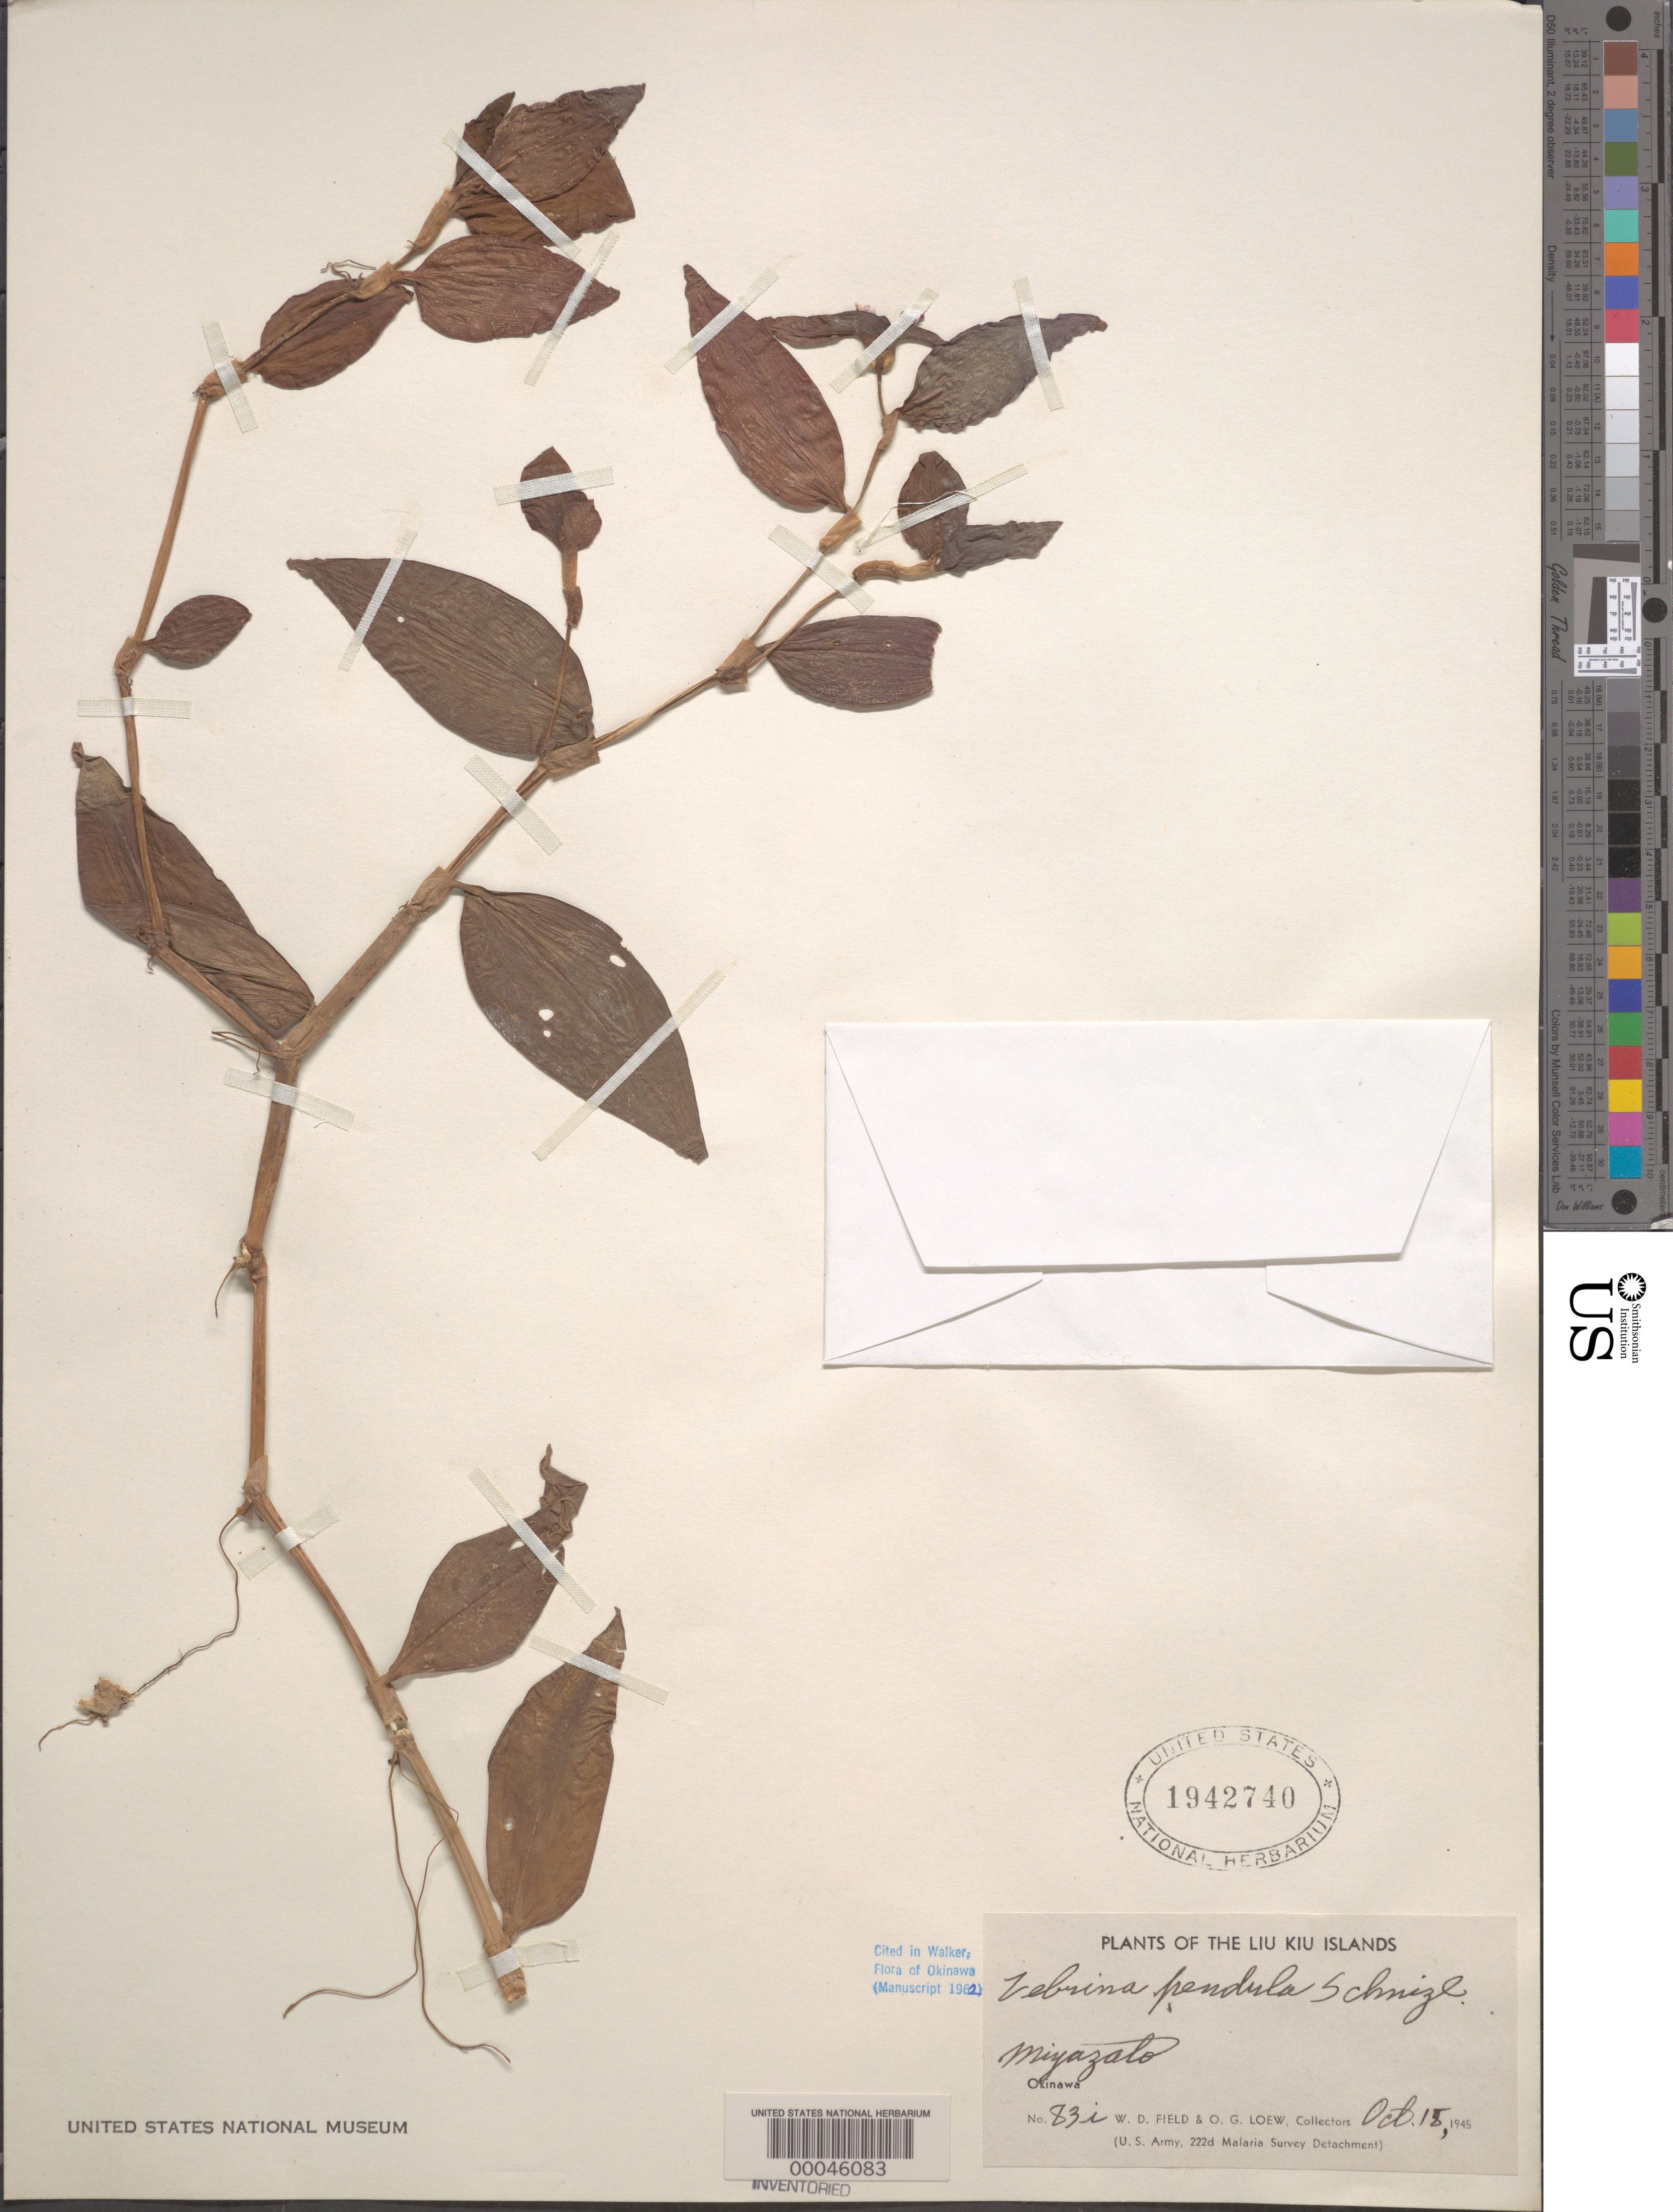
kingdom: Plantae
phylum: Tracheophyta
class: Liliopsida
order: Commelinales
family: Commelinaceae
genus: Tradescantia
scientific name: Tradescantia zebrina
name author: Bosse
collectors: W. D. Field & O. G. Loew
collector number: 83i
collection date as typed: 15 Oct 1945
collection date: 1945-10-15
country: Japan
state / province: Okinawa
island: Ryukyu Is.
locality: Miyazato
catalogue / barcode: US 1942740